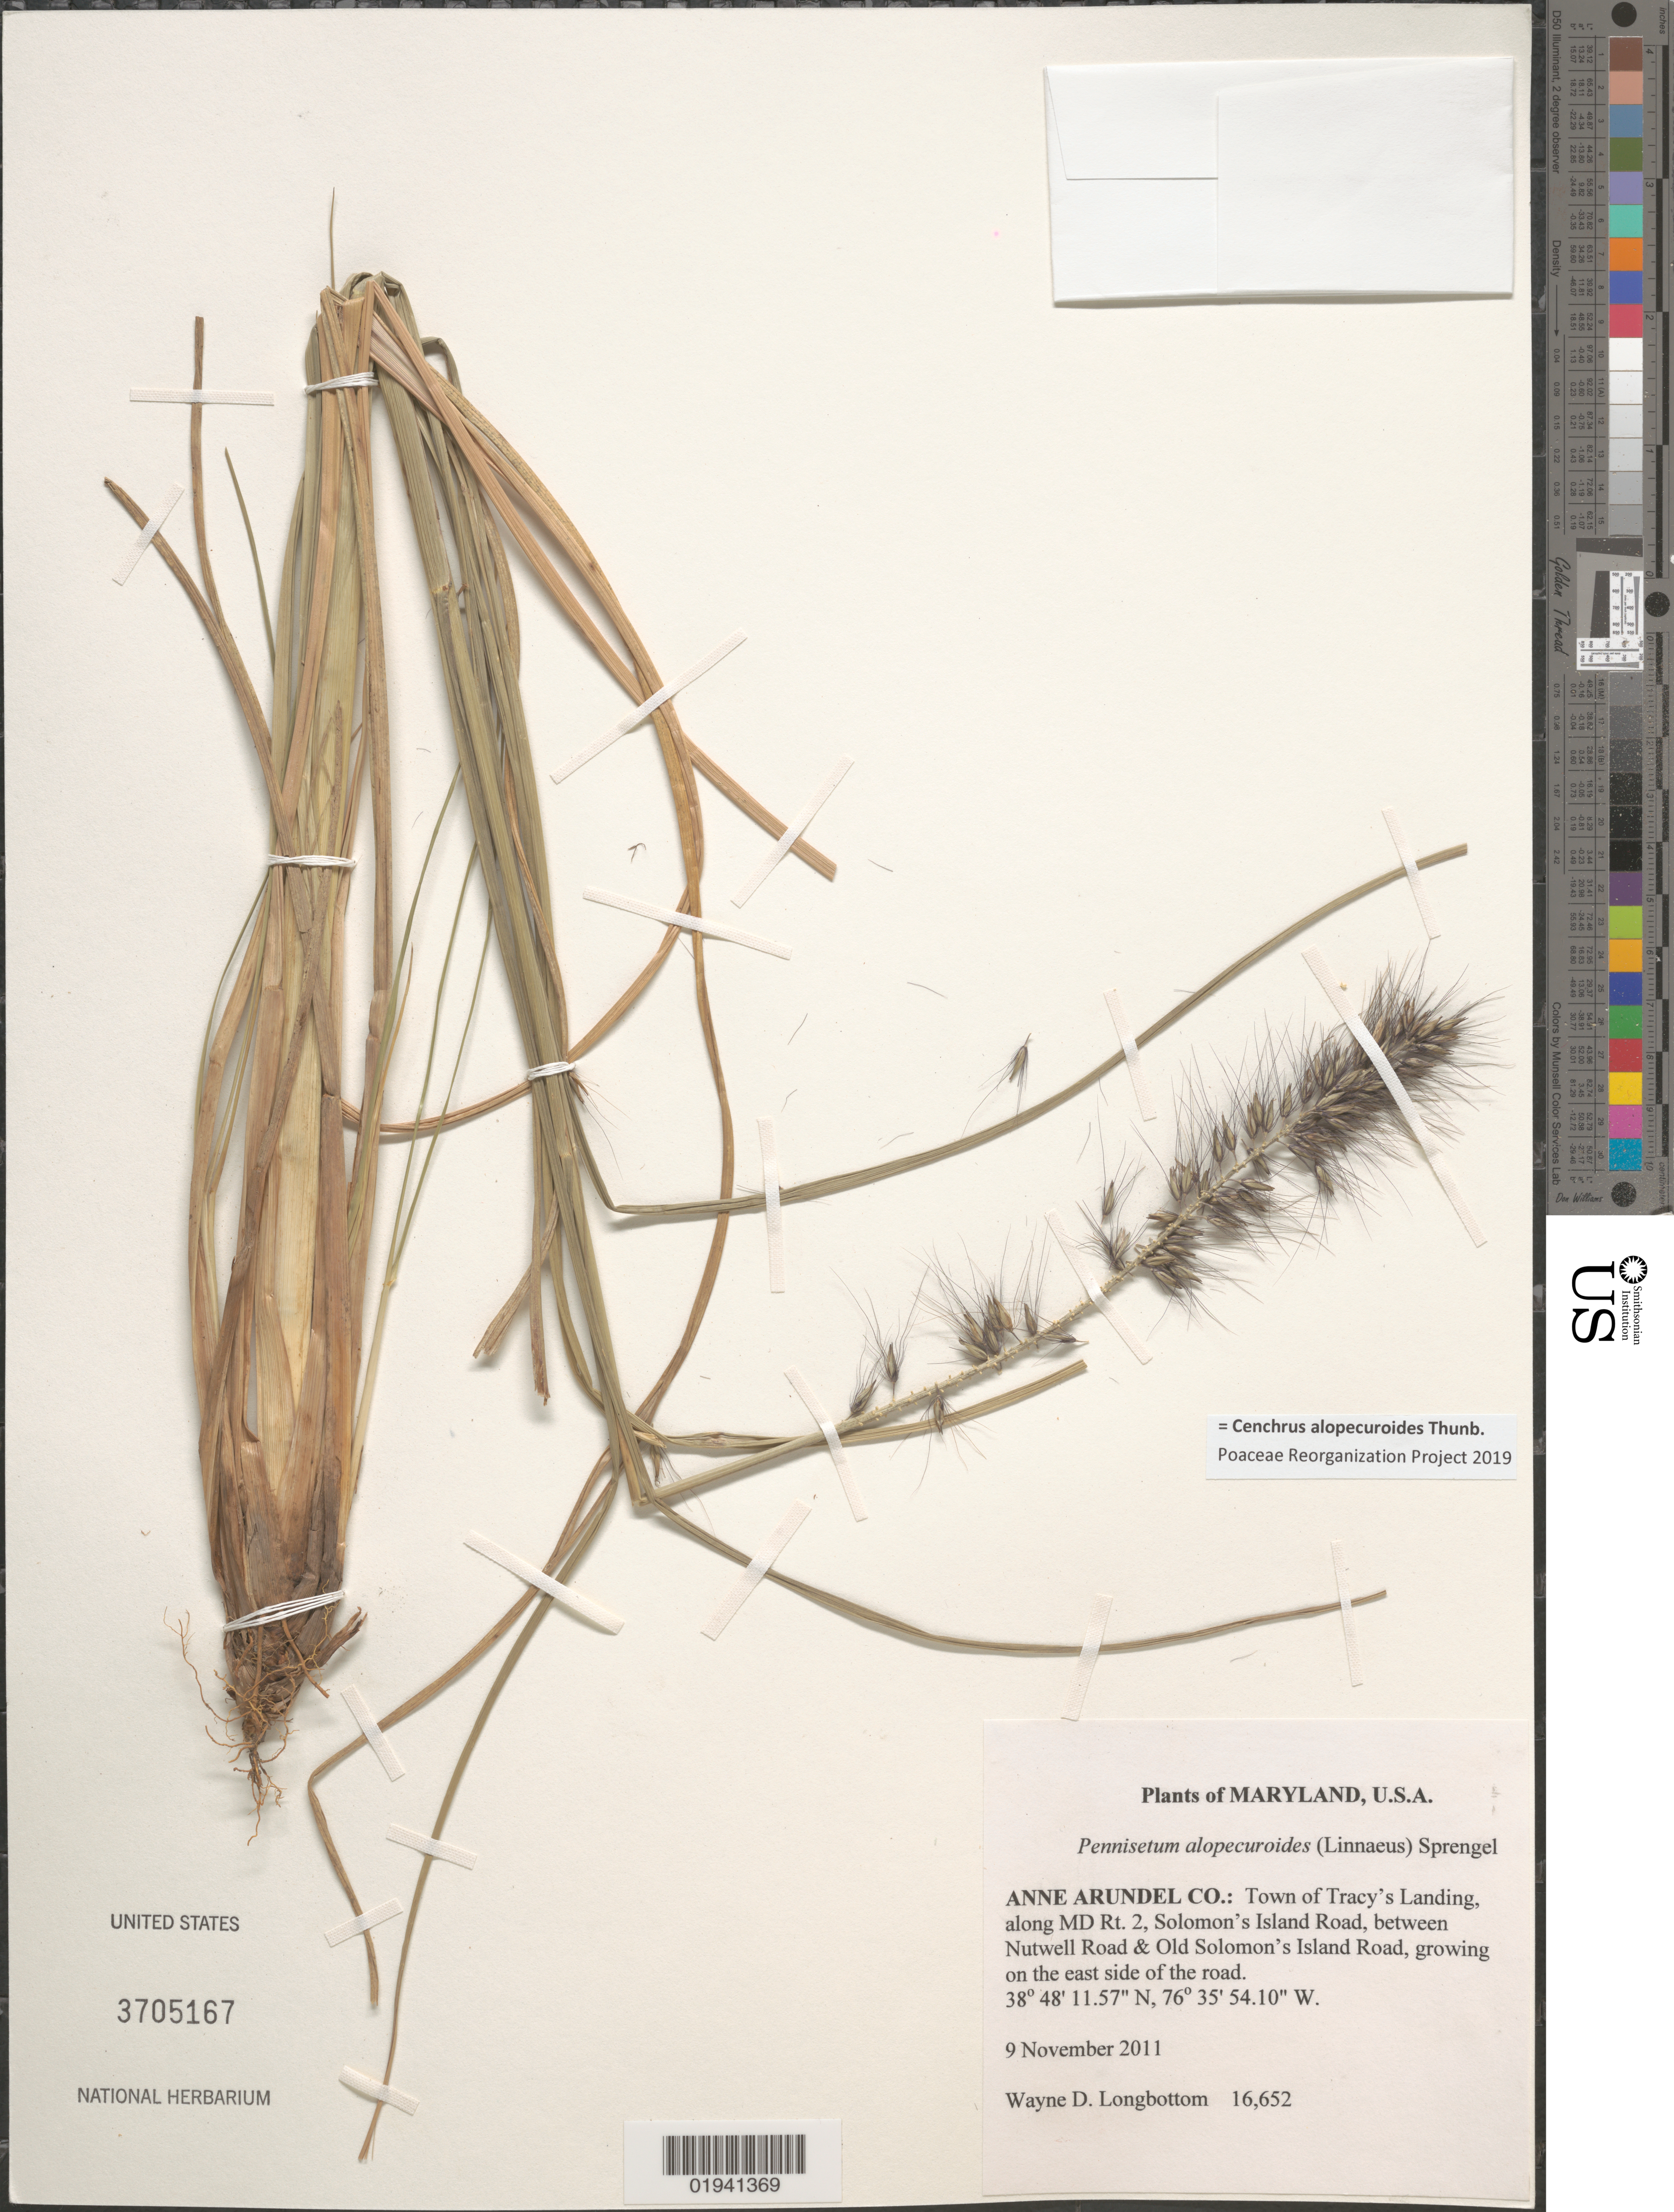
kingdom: Plantae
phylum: Tracheophyta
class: Liliopsida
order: Poales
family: Poaceae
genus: Pennisetum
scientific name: Pennisetum alopecuroides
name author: Ham.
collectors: W. D. Longbottom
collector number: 16652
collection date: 2011-11-09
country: United States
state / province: Maryland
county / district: Anne Arundel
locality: Town of Tracy's Landing, along MD Rt. 2, Solomon's Island Road, between Nutwell Road and Old Solomon's Island Road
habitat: growing on the east side of the road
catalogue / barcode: US 3705167